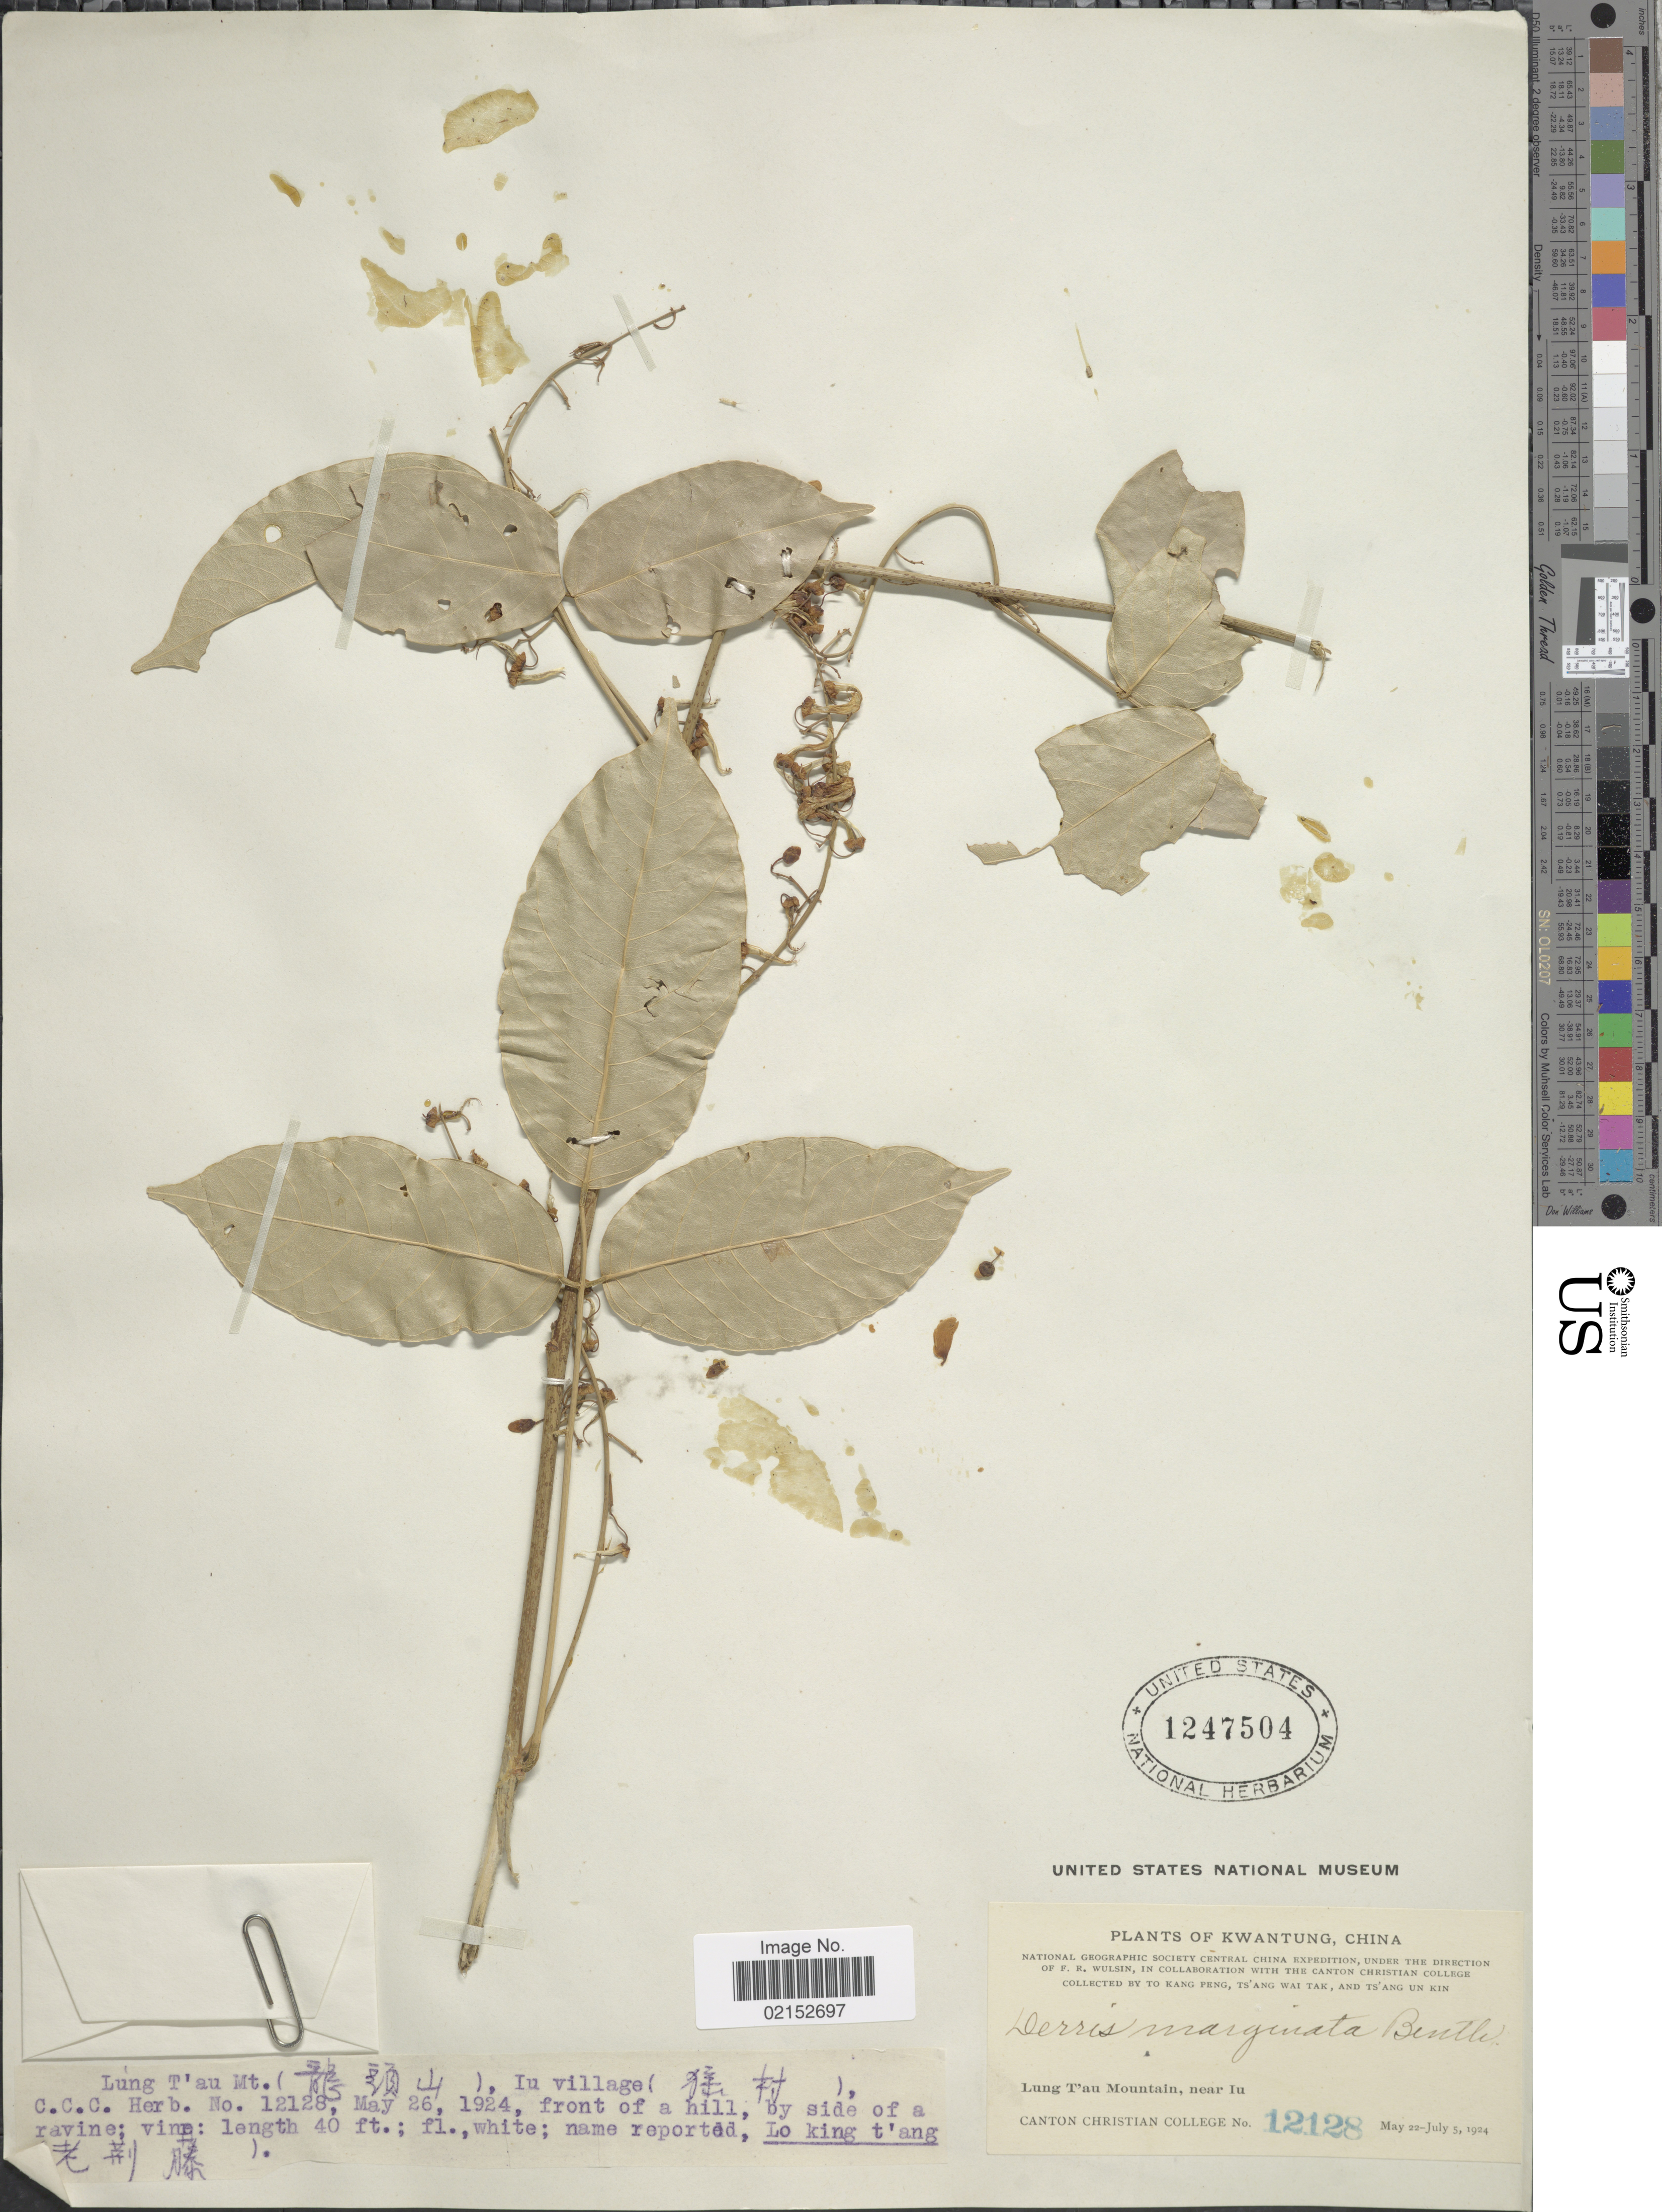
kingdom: Plantae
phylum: Tracheophyta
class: Magnoliopsida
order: Fabales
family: Fabaceae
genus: Derris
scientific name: Derris marginata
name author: (Roxb.) Benth.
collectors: T. K. Peng, W. T. Tsang & Ts' Ang Un Kin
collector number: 12128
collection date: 1924-05-26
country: China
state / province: Guangdong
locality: Kwangtung, Lung T'au Mountain, near Iu, Iu Village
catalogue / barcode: US 1247504